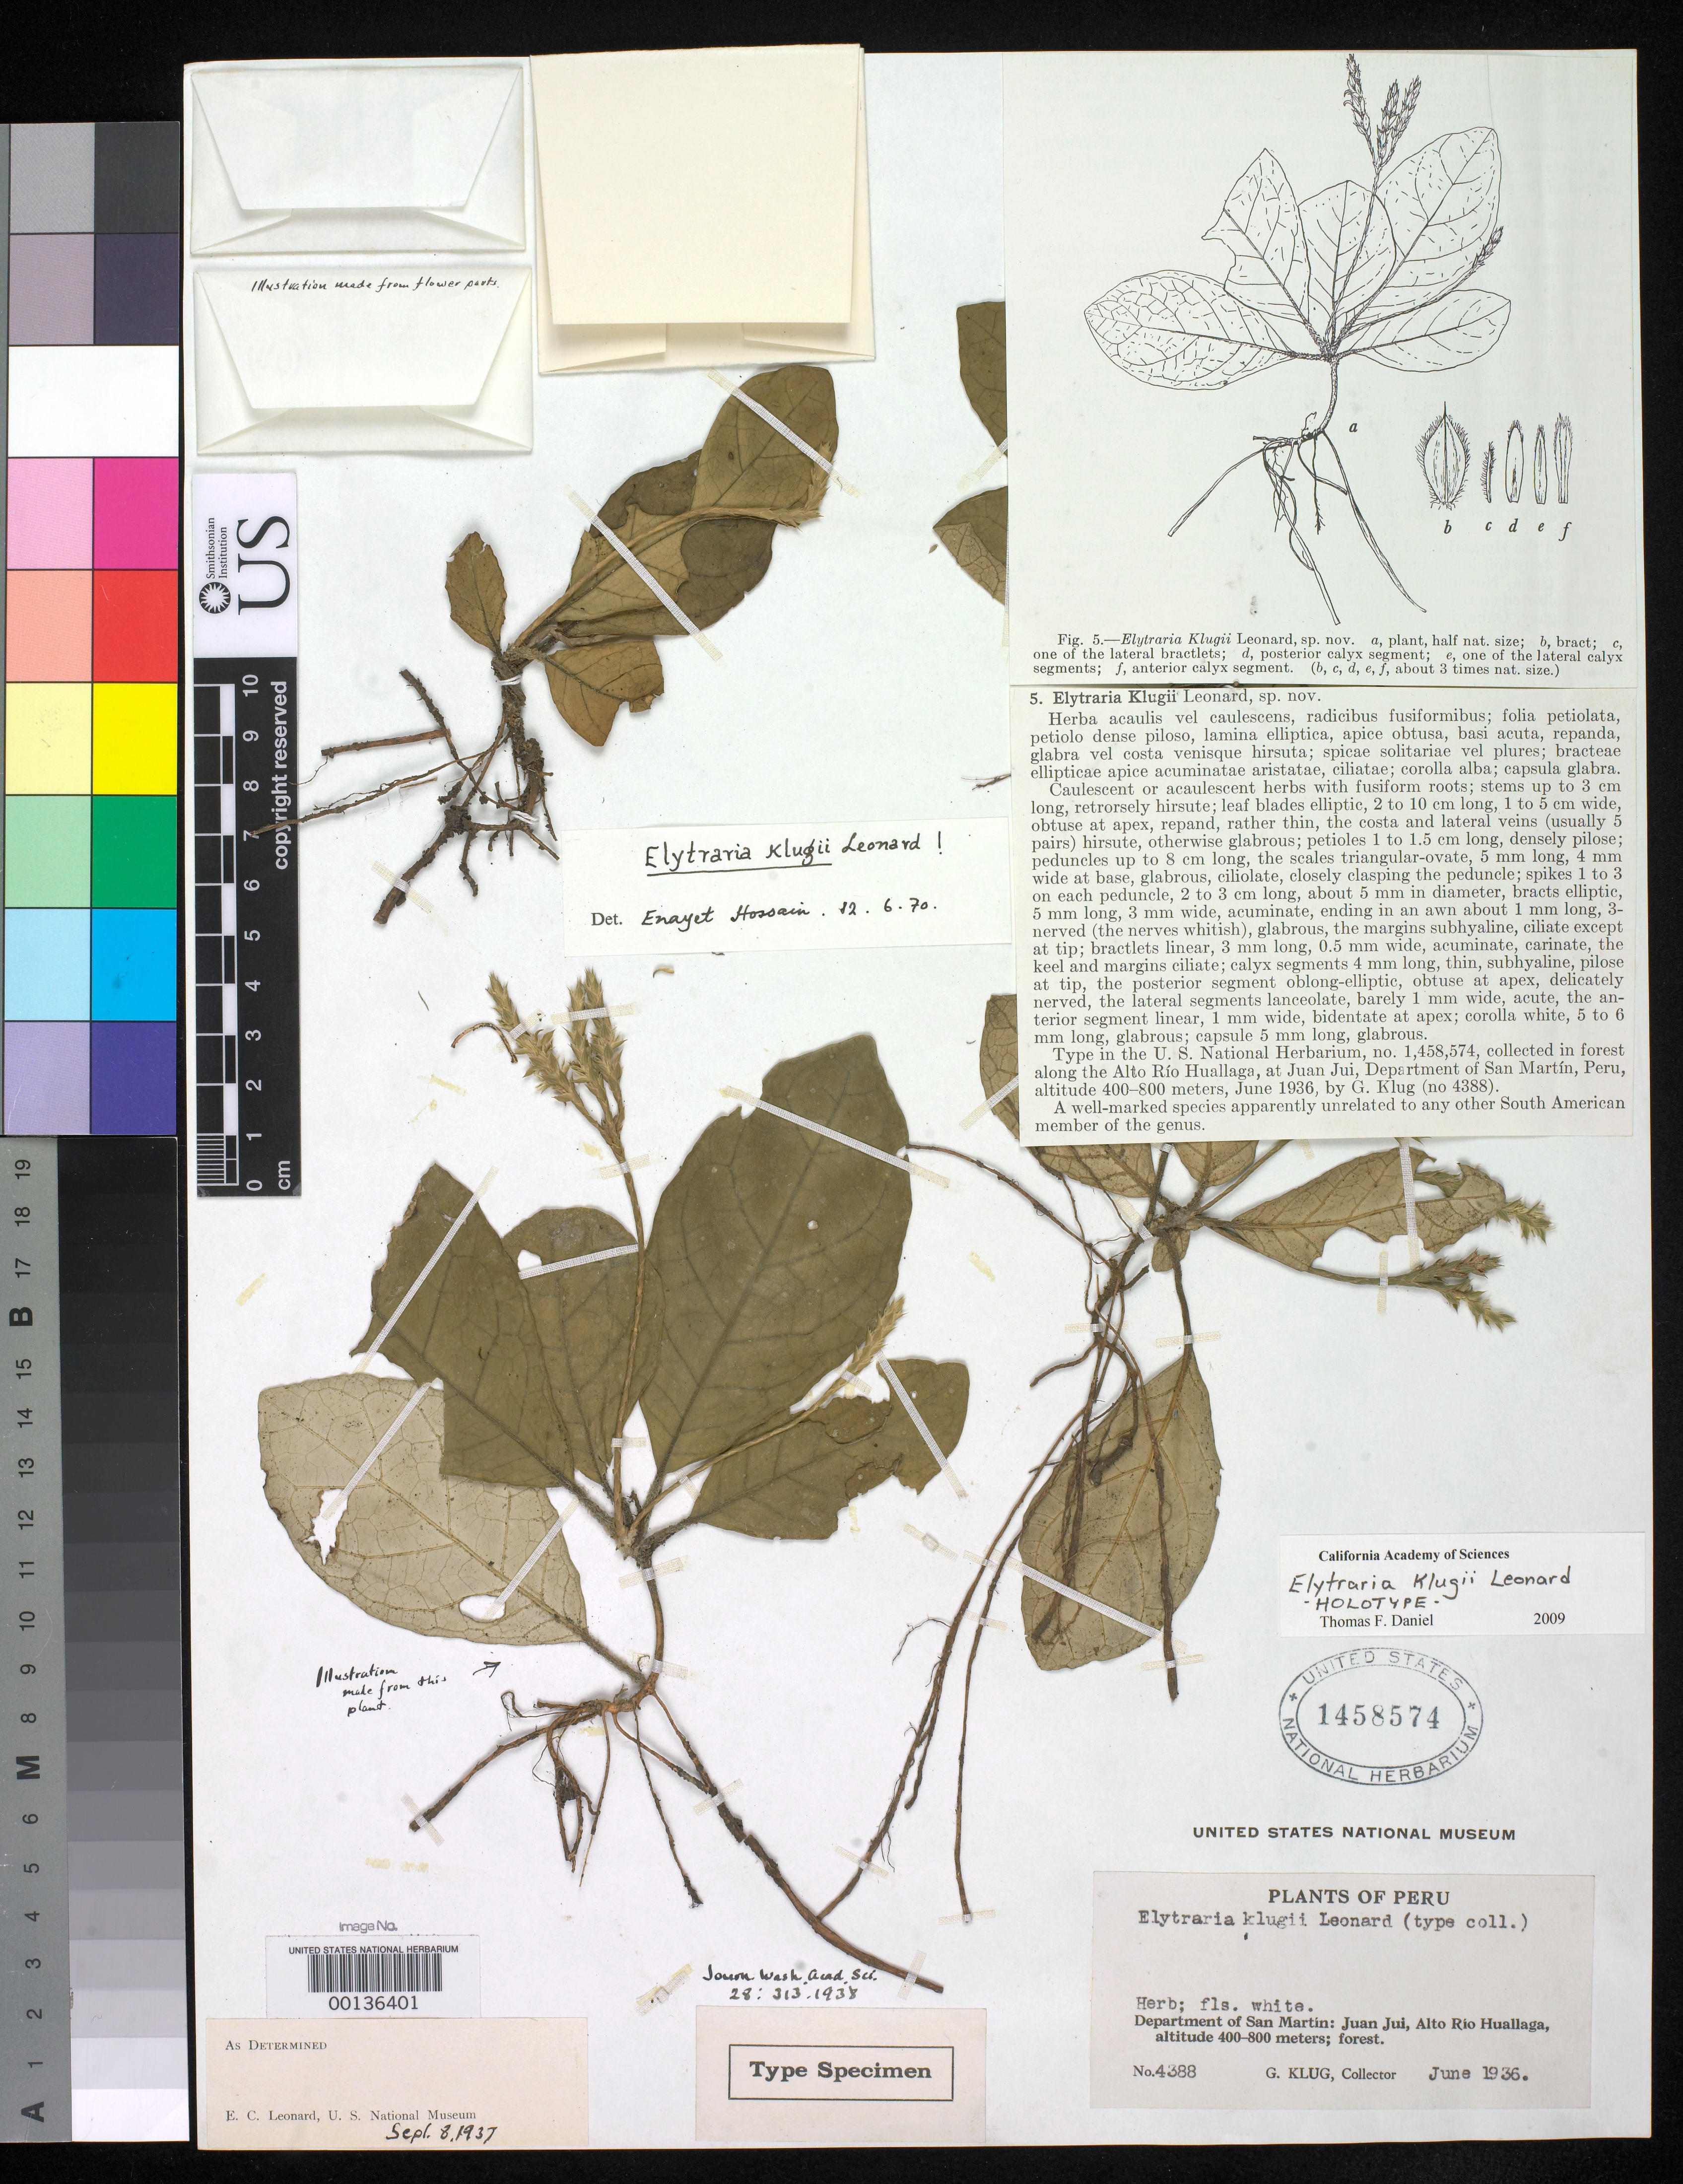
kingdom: Plantae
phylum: Tracheophyta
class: Magnoliopsida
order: Lamiales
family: Acanthaceae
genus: Elytraria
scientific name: Elytraria klugii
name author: Leonard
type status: Holotype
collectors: G. Klug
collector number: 4388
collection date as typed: Jun 1936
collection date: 1936-06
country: Peru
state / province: San Martín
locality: Alto Rio Huallaga, Huan Jui.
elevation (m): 400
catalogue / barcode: US 1458574